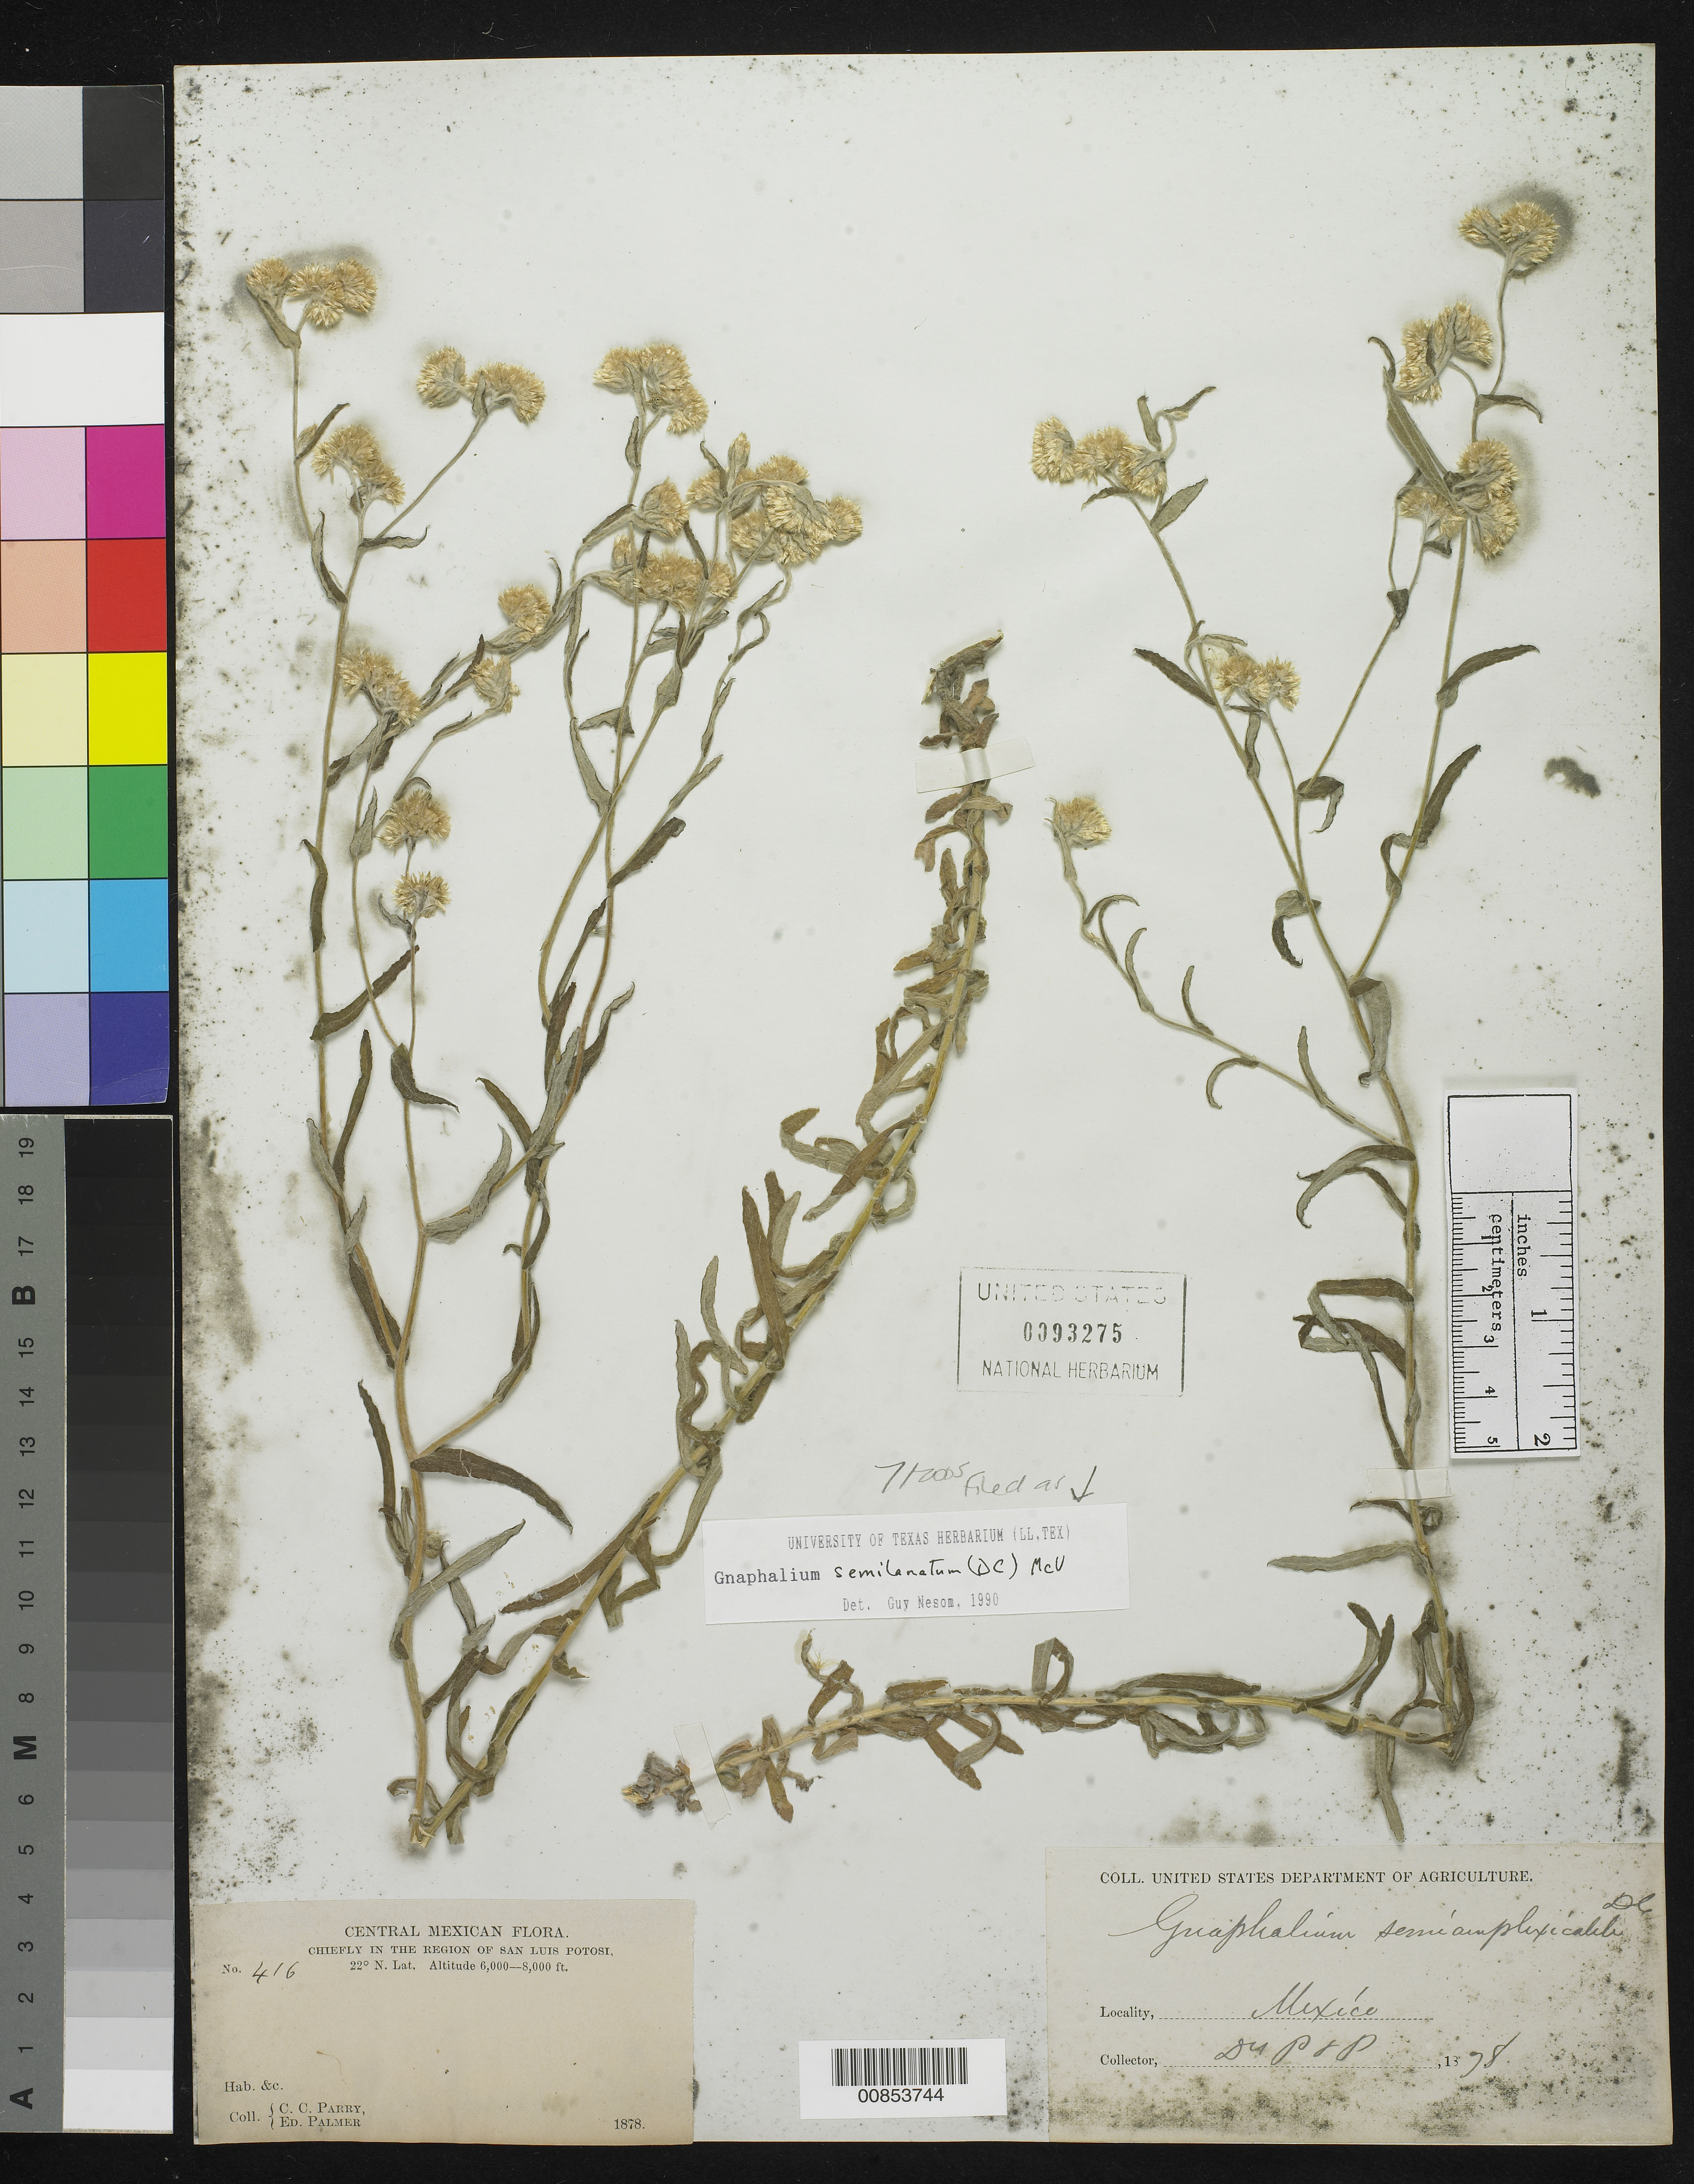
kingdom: Plantae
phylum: Tracheophyta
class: Magnoliopsida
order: Asterales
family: Asteraceae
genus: Pseudognaphalium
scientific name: Pseudognaphalium semilanatum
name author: (DC.) Anderb.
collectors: C. C. Parry & E. Palmer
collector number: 416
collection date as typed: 1878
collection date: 1878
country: Mexico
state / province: San Luis Potosí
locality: Chiefly in the region of San Luis Potosí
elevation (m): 1829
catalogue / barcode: US 93275